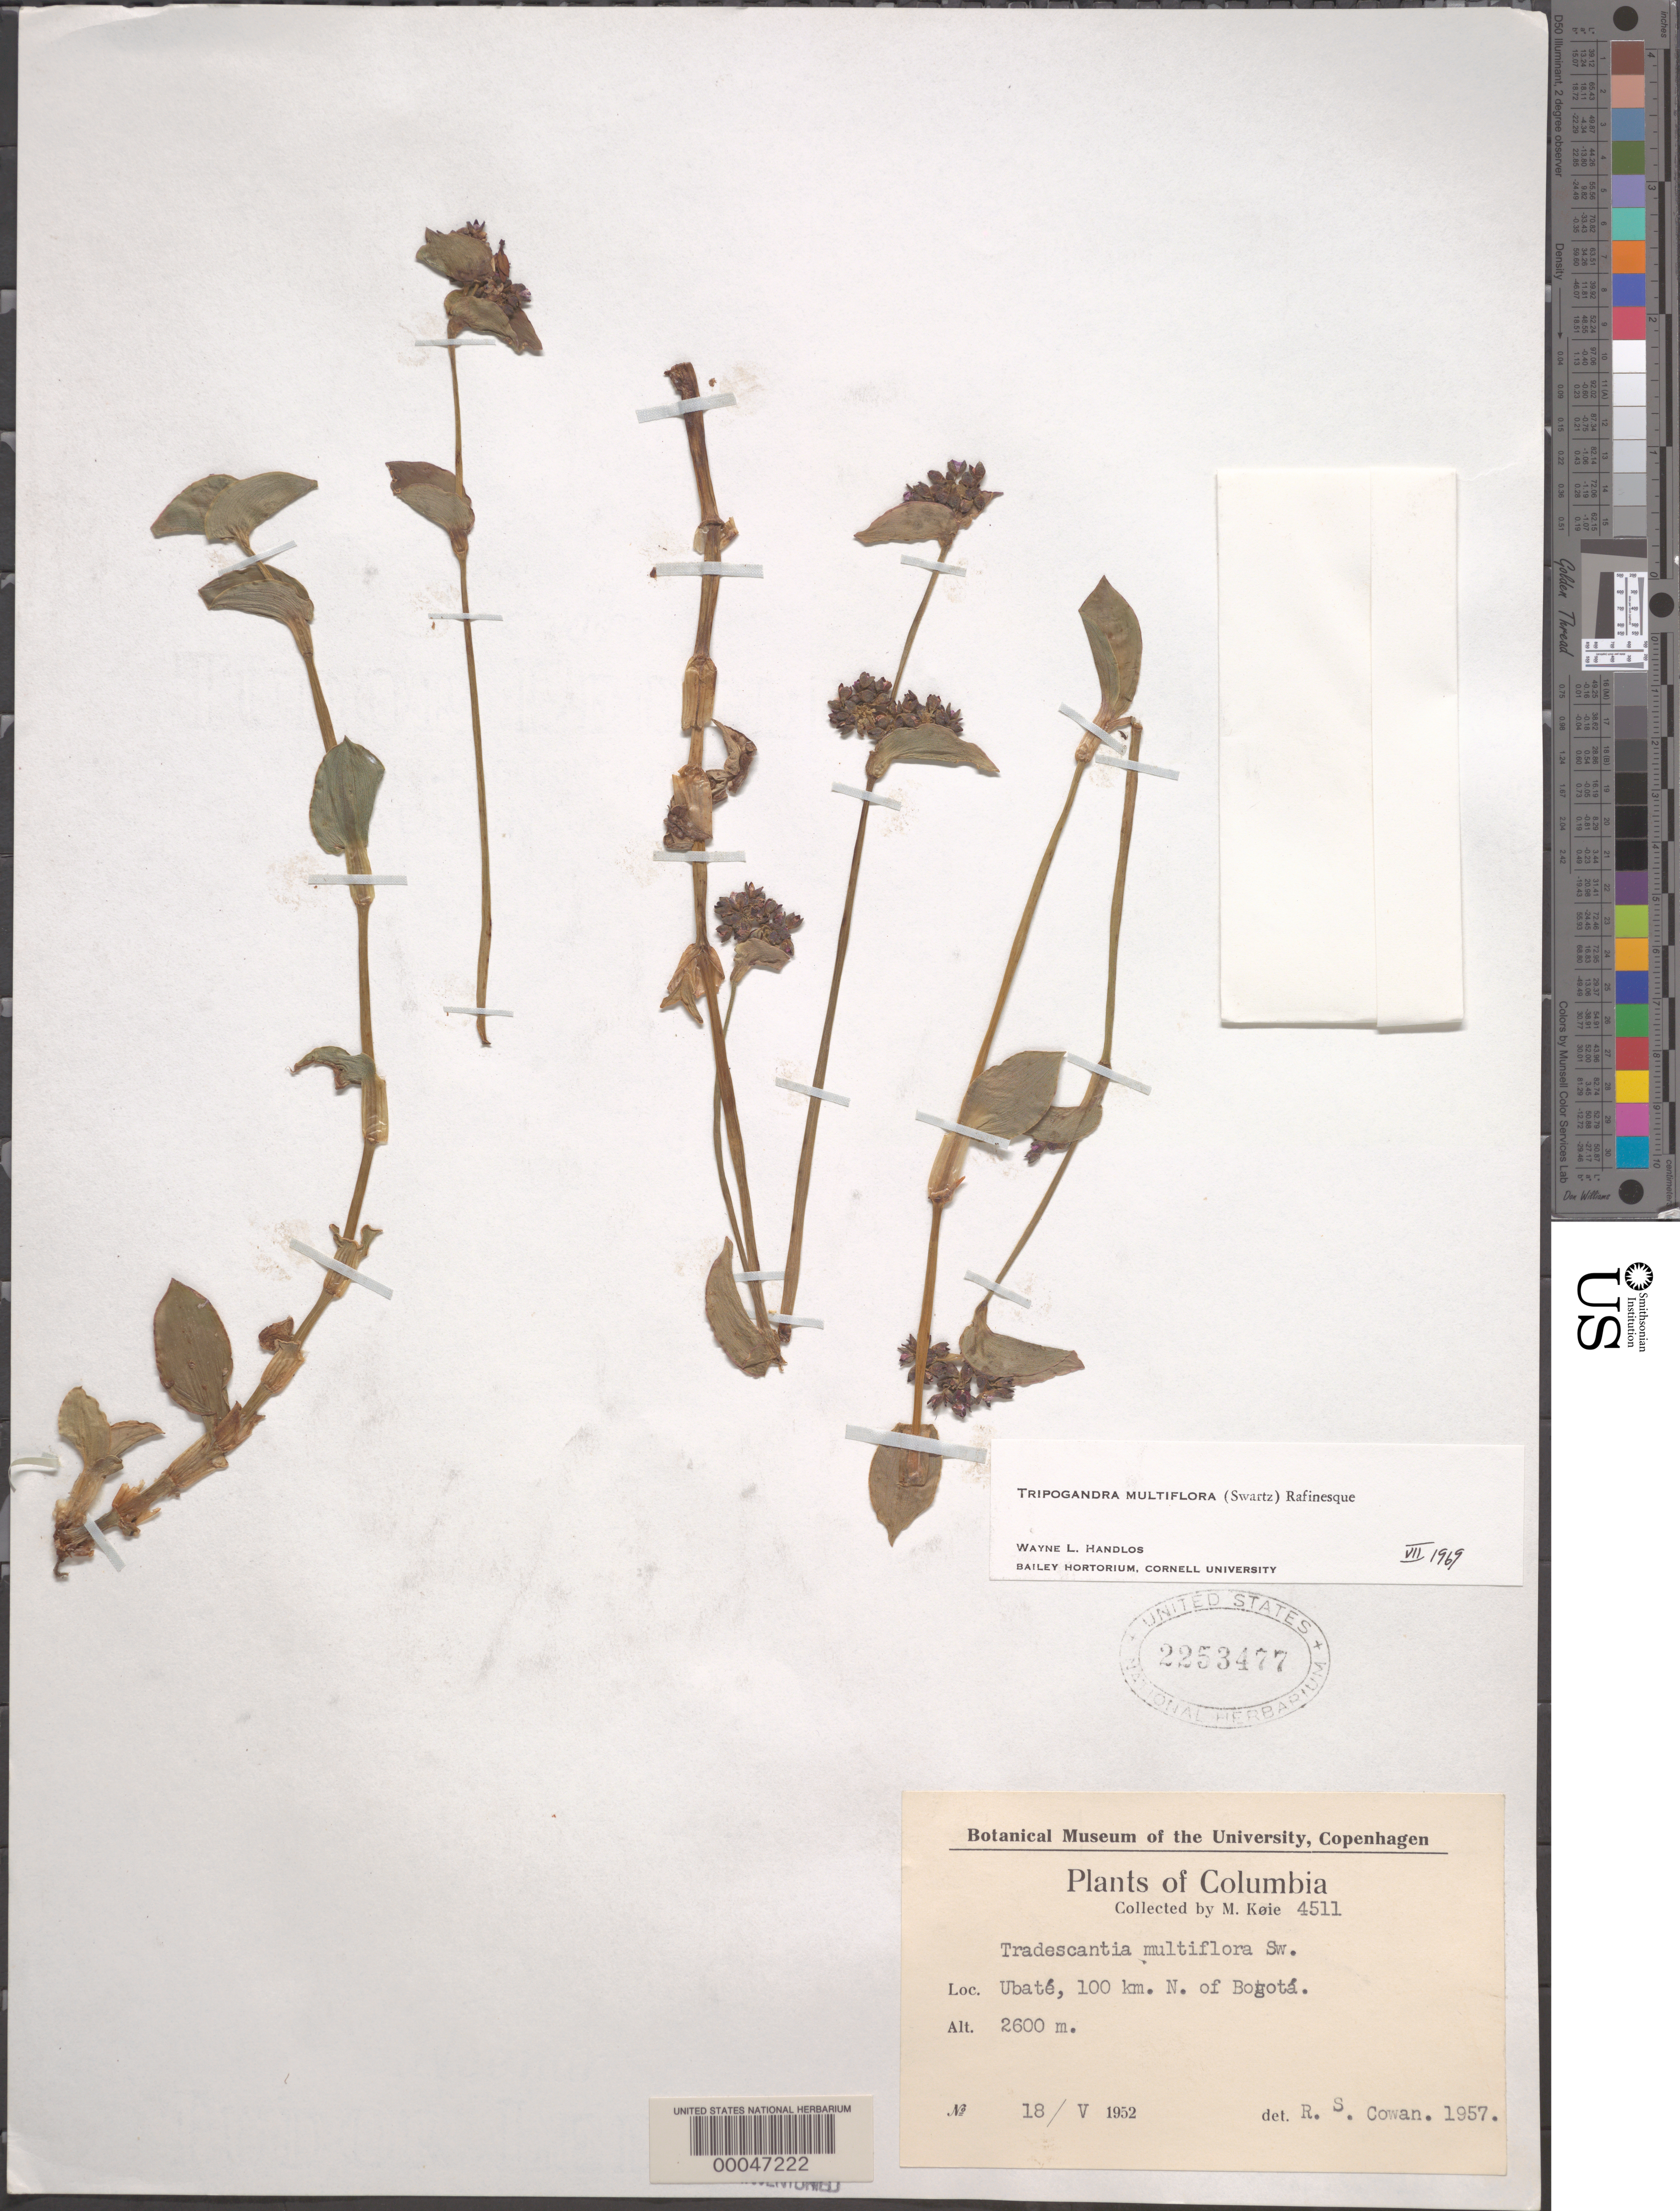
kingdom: Plantae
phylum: Tracheophyta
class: Liliopsida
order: Commelinales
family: Commelinaceae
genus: Tripogandra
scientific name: Tripogandra multiflora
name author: (Sw.) Raf.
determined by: Handlos, W. L.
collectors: M. Koje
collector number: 4511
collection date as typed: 18 May 1952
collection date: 1952-05-18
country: Colombia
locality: Ubate, N of Bogota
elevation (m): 2600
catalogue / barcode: US 2253477